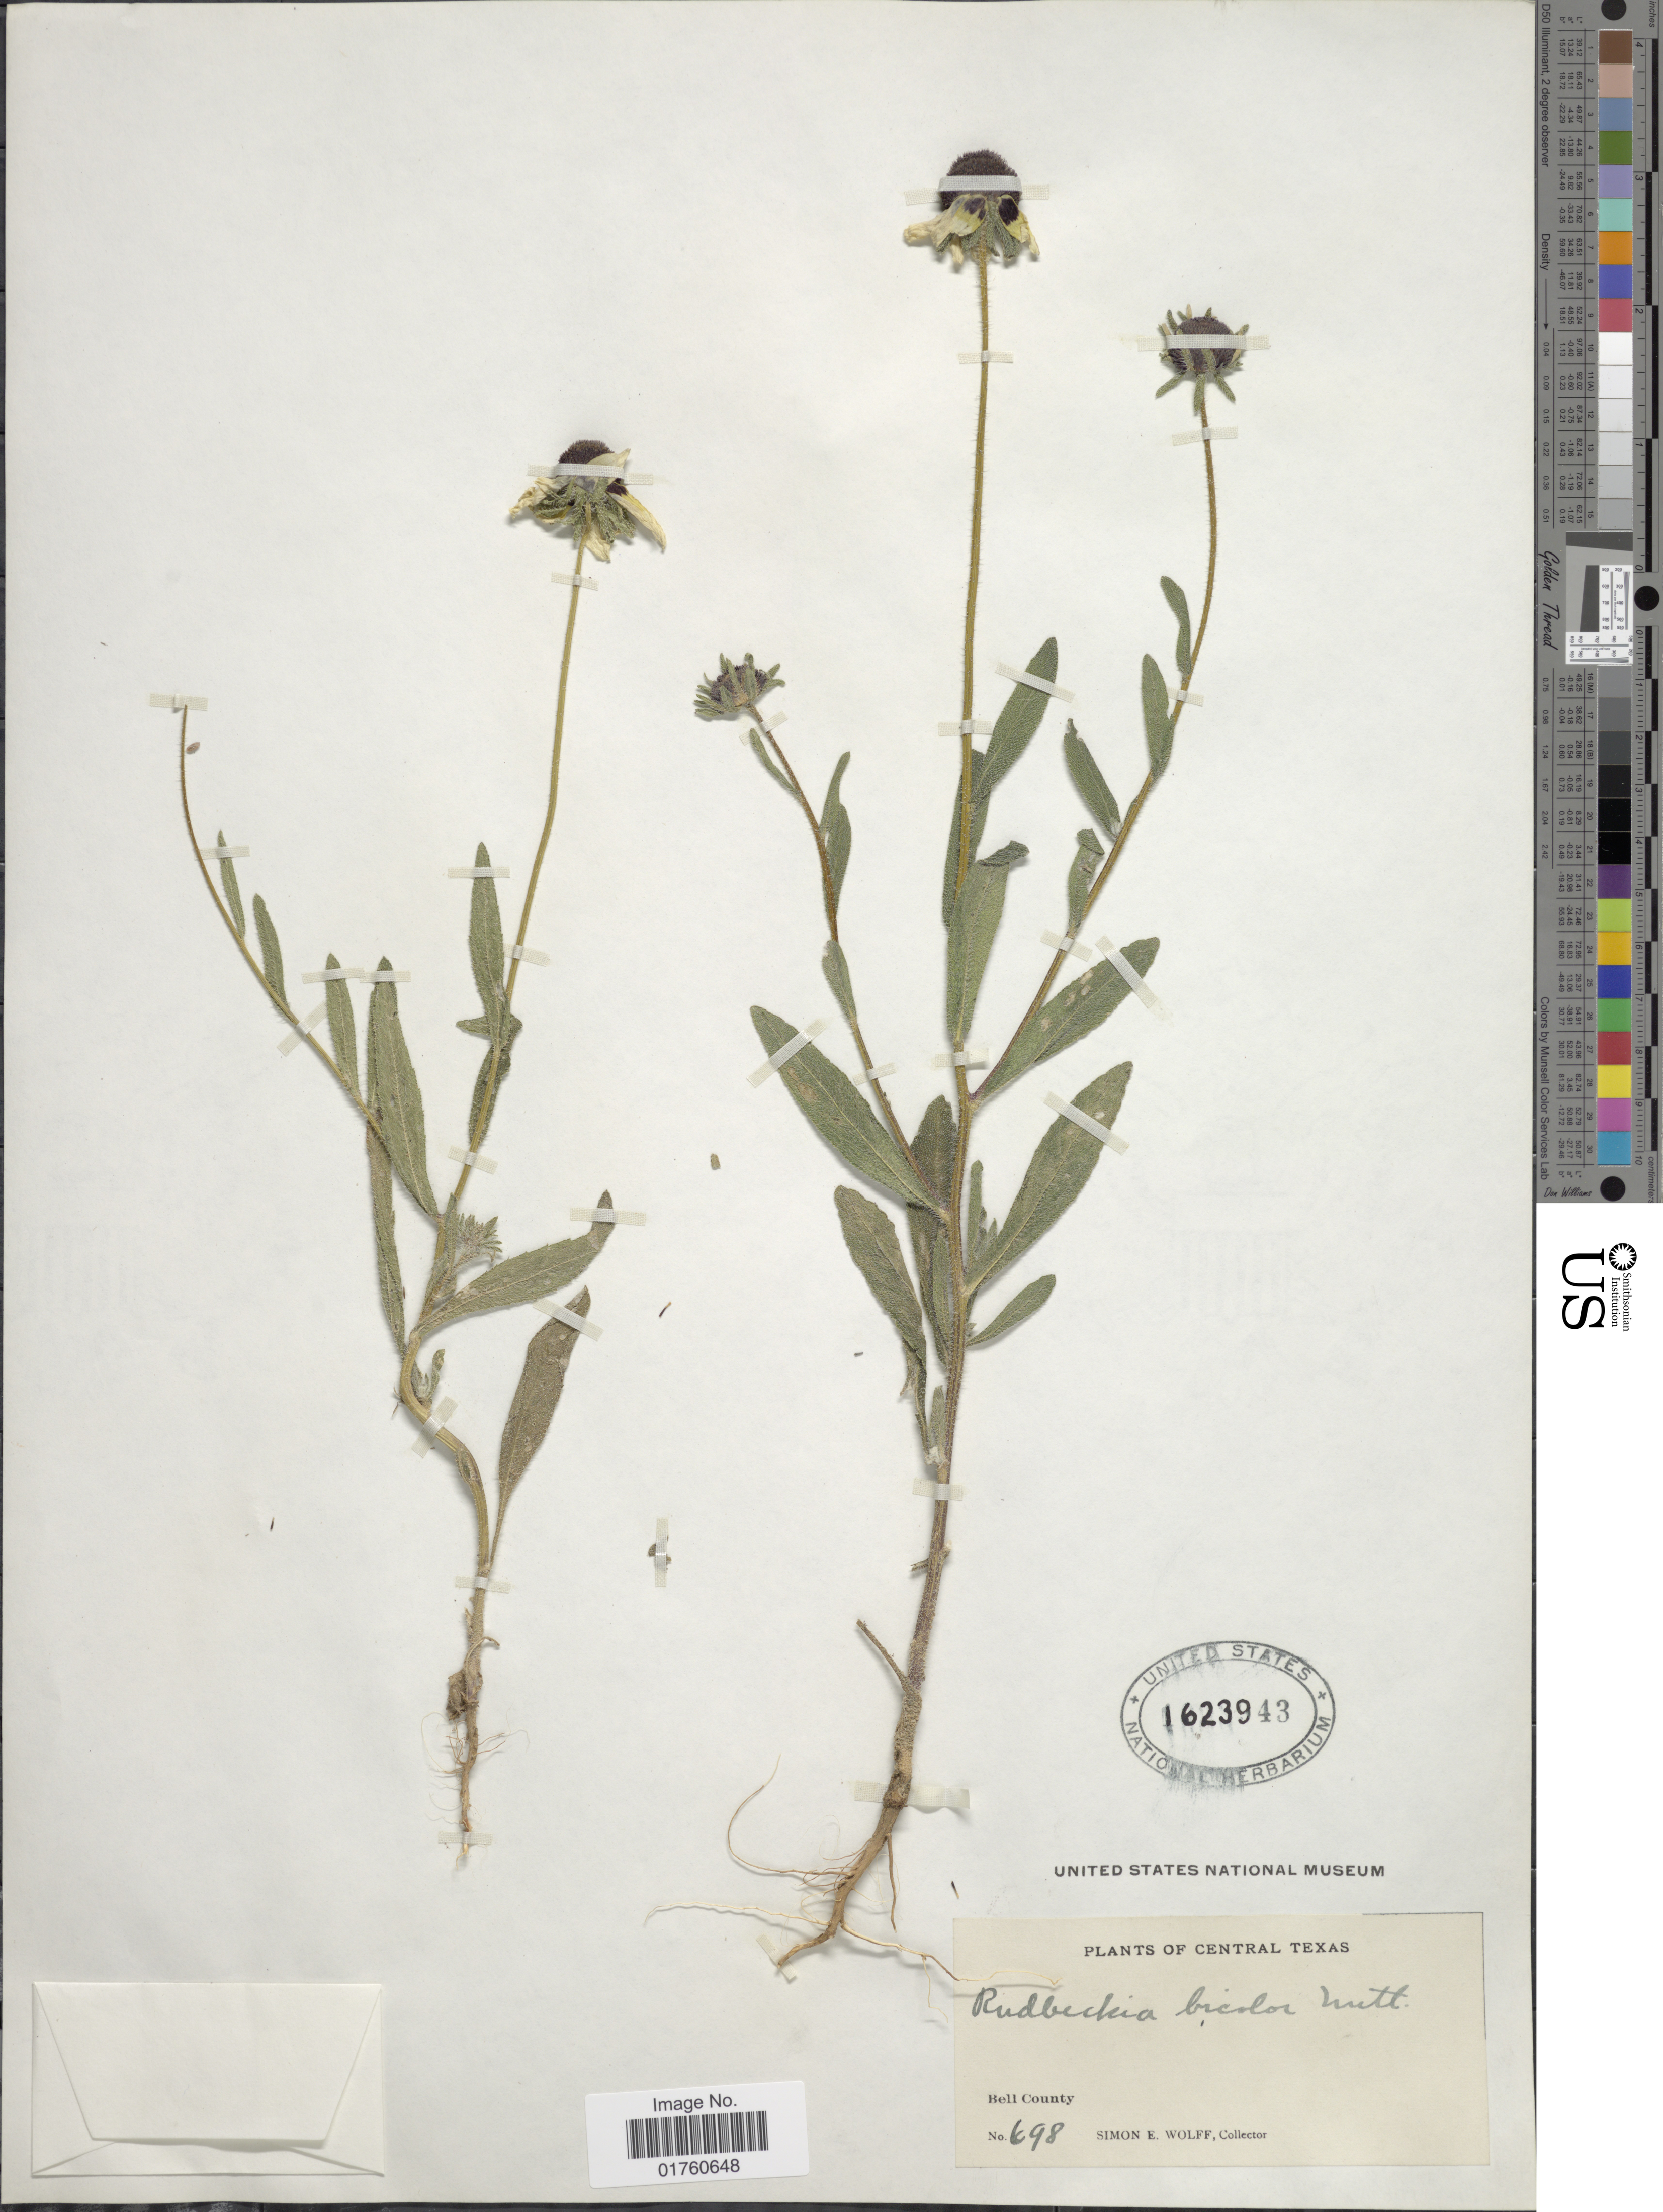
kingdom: Plantae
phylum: Tracheophyta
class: Magnoliopsida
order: Asterales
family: Asteraceae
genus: Rudbeckia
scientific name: Rudbeckia bicolor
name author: Nutt.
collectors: S. E. Wolff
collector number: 698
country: United States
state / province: Texas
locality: Central Texas, Bell County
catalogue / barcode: US 1623943